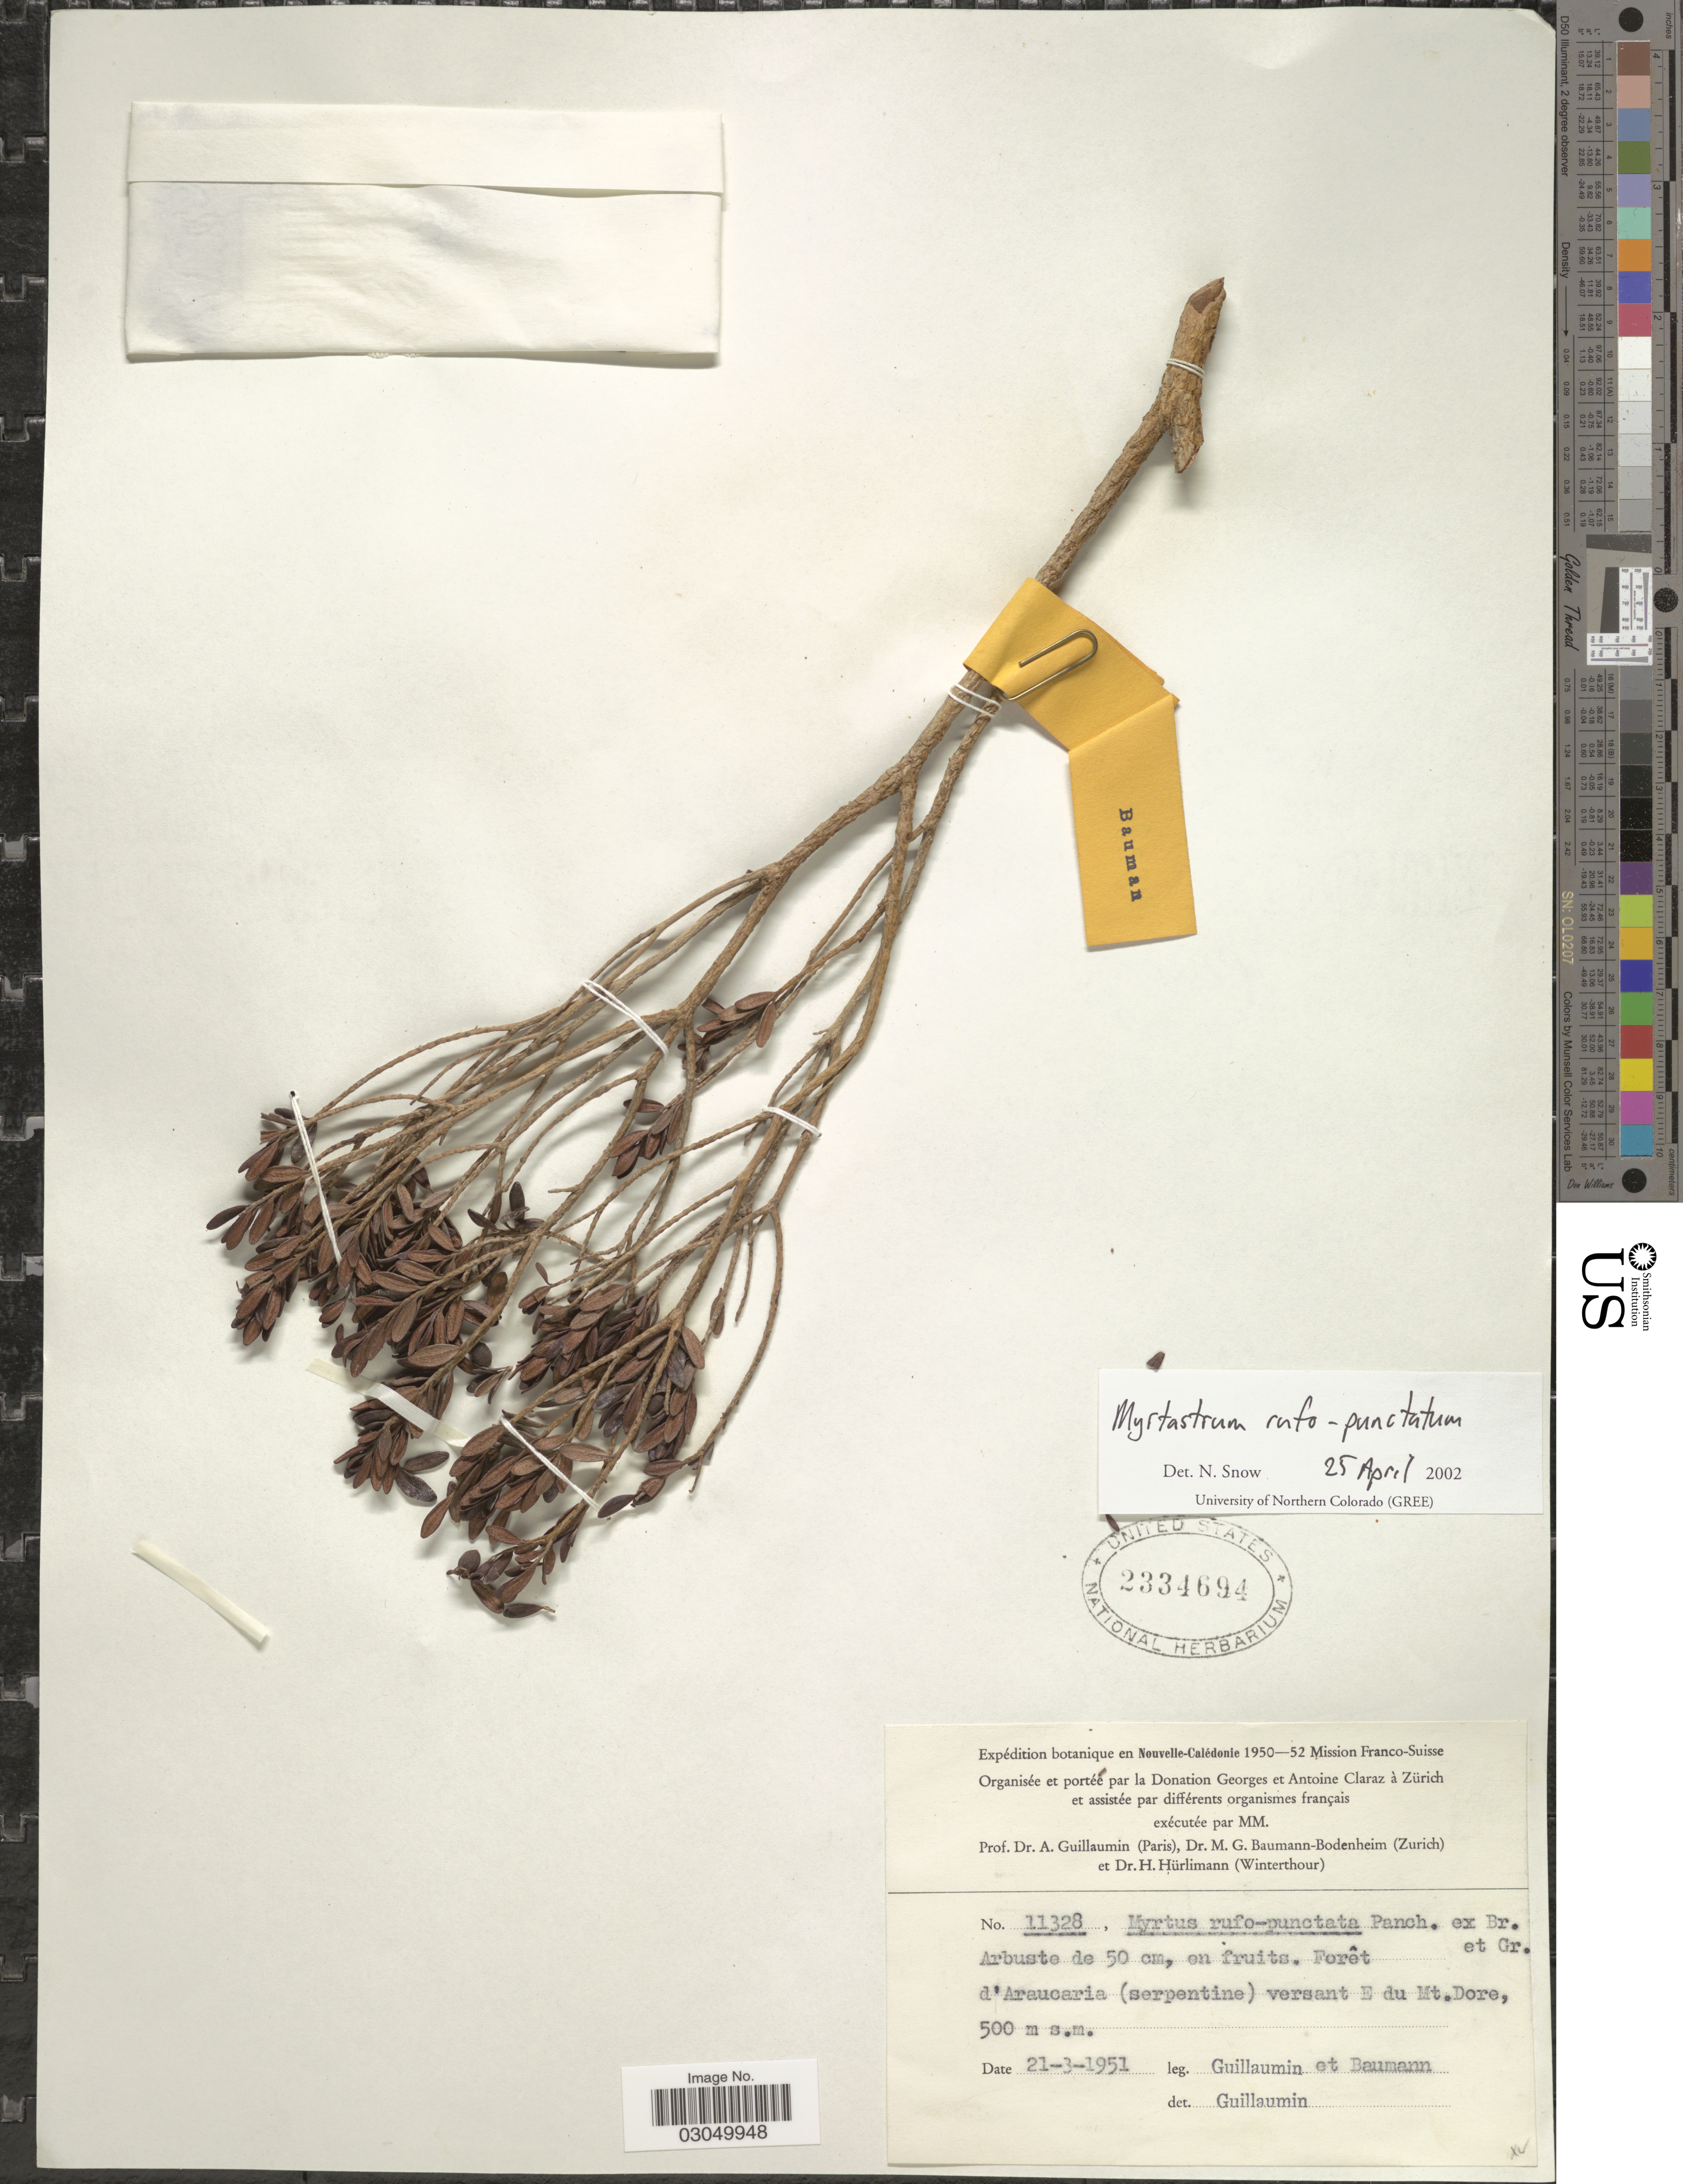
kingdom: Plantae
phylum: Tracheophyta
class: Magnoliopsida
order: Myrtales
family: Myrtaceae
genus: Myrtastrum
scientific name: Myrtastrum rufopunctatum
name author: (Pancher ex Brongn. & Gris) Burret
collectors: A. Guillaumin & M. G. Baumann-Bodenheim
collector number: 11328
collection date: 1951-03-21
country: New Caledonia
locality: En Nouvelle-Calédonie. Forêt d'Araucaria (serpentine) versant E du Mt. Dore.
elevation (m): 500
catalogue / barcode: US 2334694